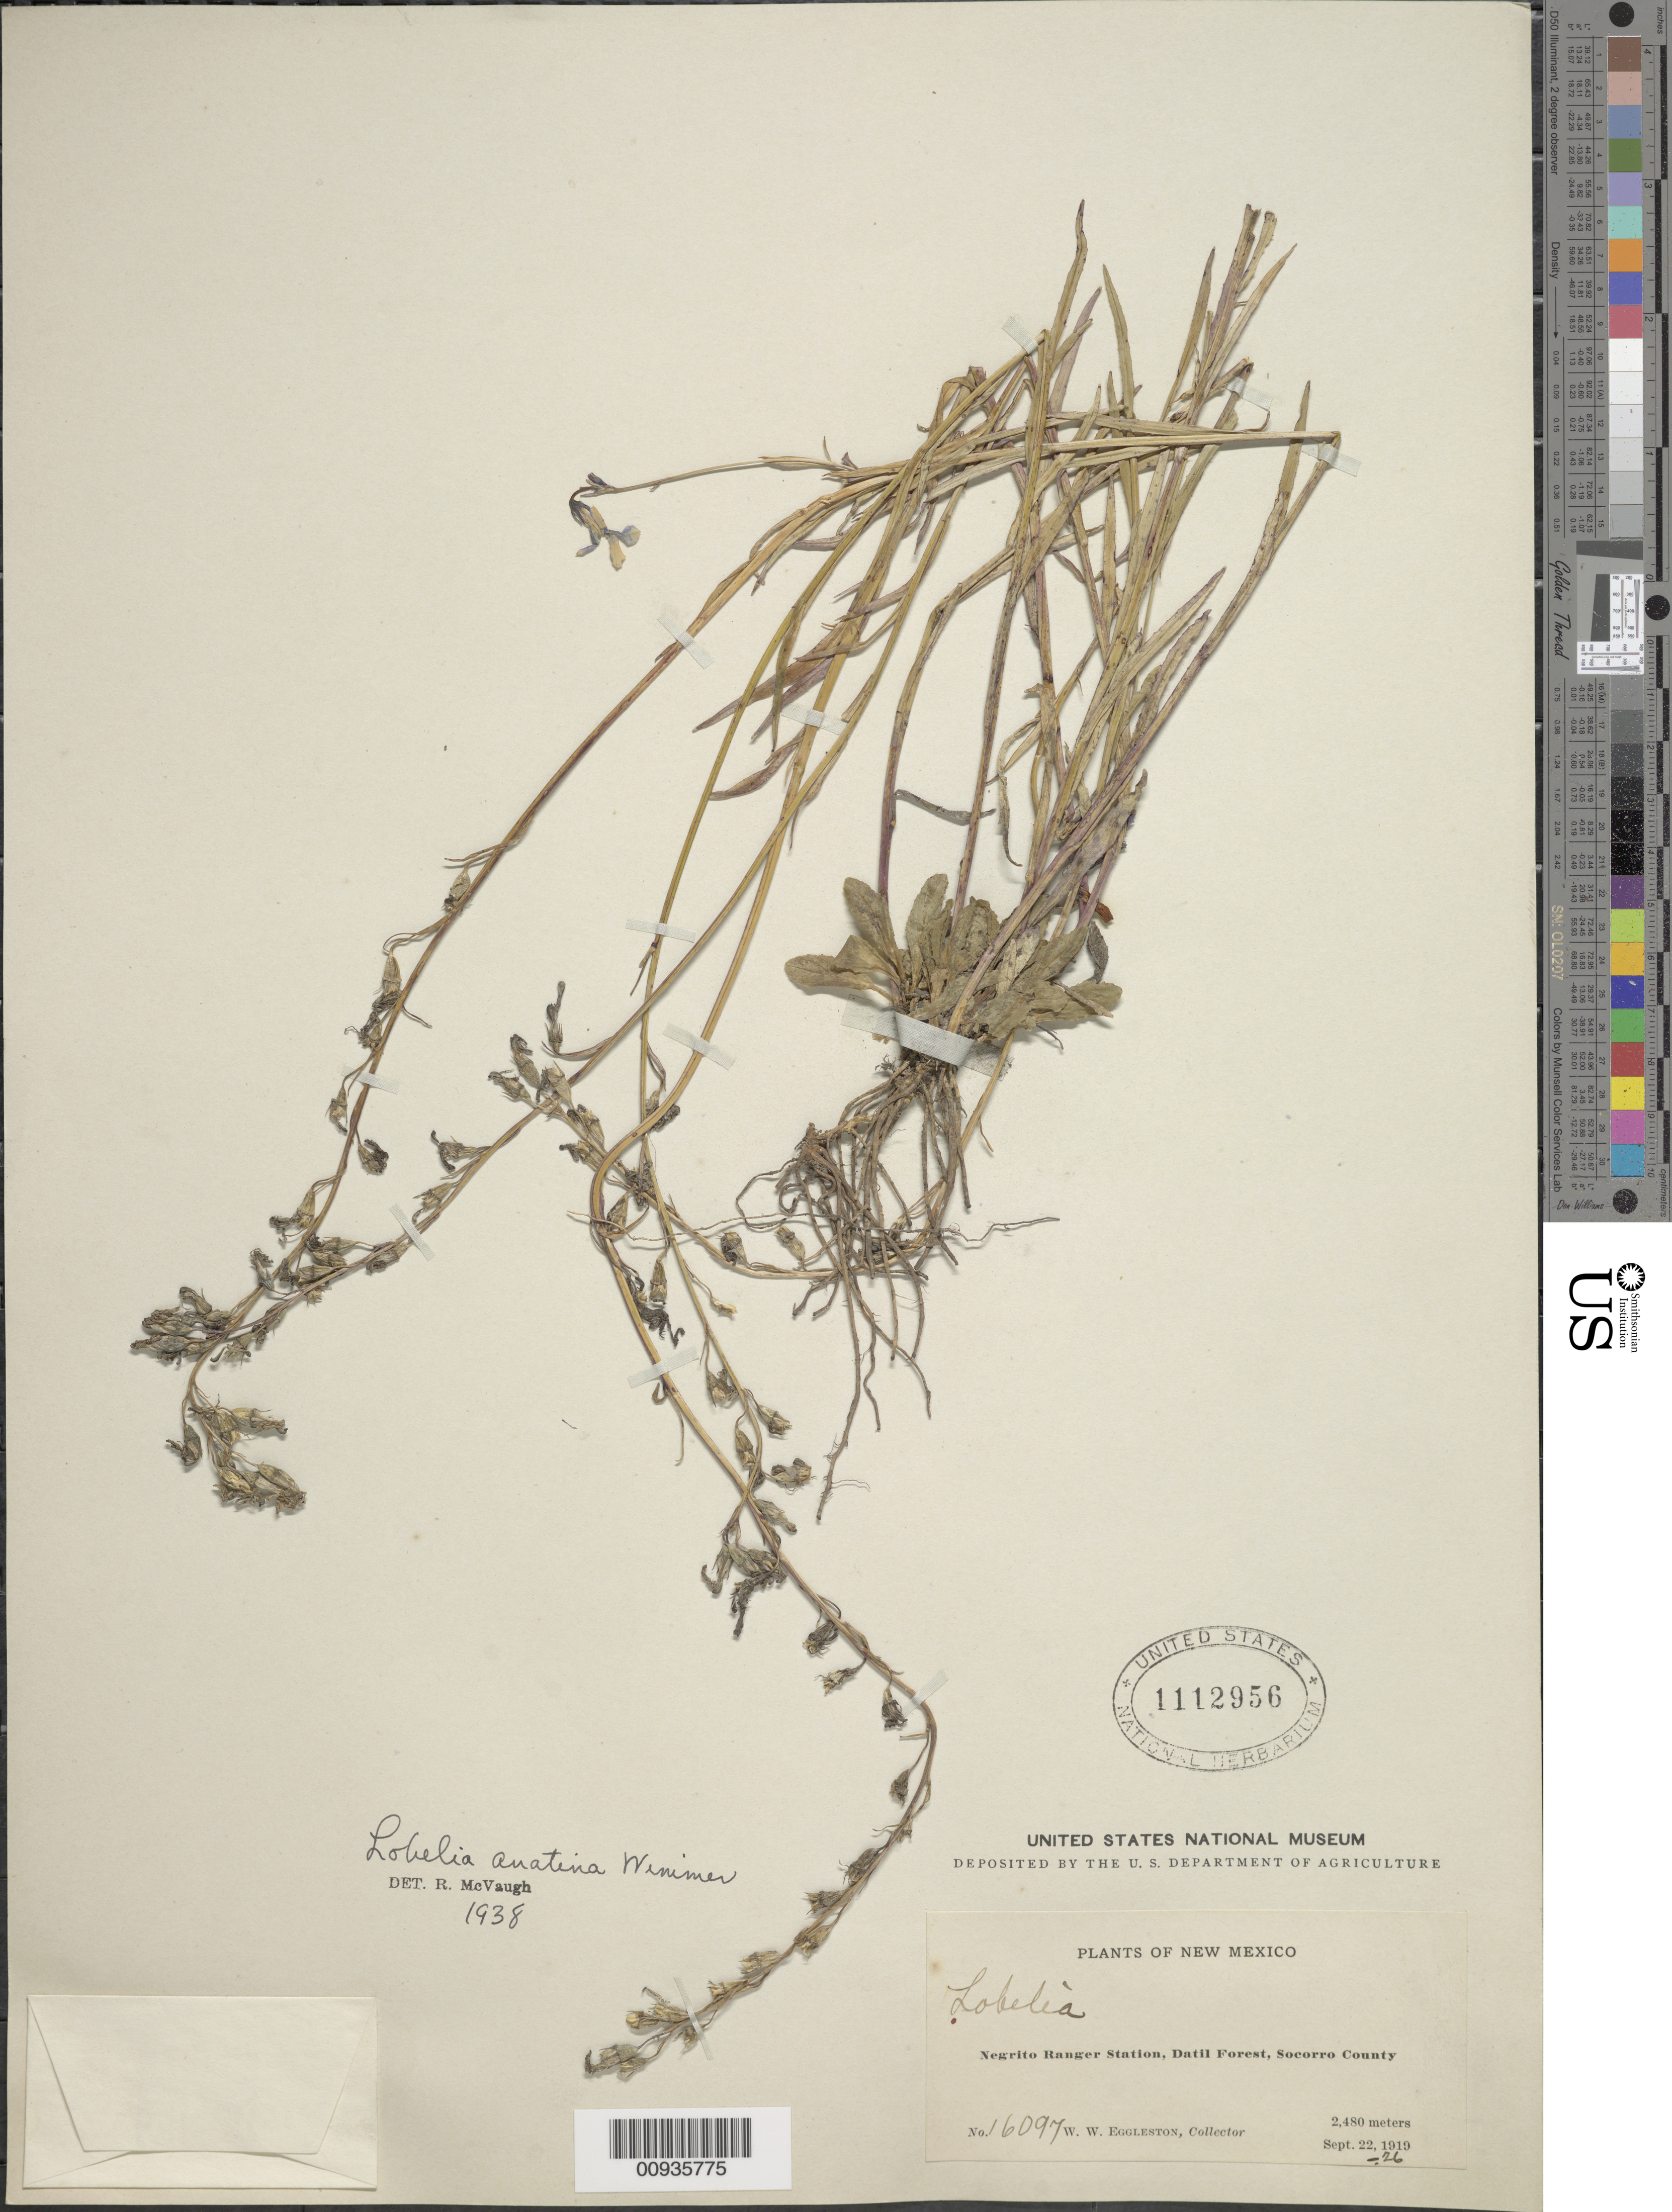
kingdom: Plantae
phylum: Tracheophyta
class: Magnoliopsida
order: Asterales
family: Campanulaceae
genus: Lobelia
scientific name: Lobelia anatina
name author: E. Wimm.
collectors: W. W. Eggleston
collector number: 16097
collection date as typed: Sep. 22, 1919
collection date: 1919-09-22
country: United States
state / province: New Mexico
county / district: Socorro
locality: Negrito Ranger Station, Datil Forest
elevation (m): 2480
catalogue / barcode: US 1112956